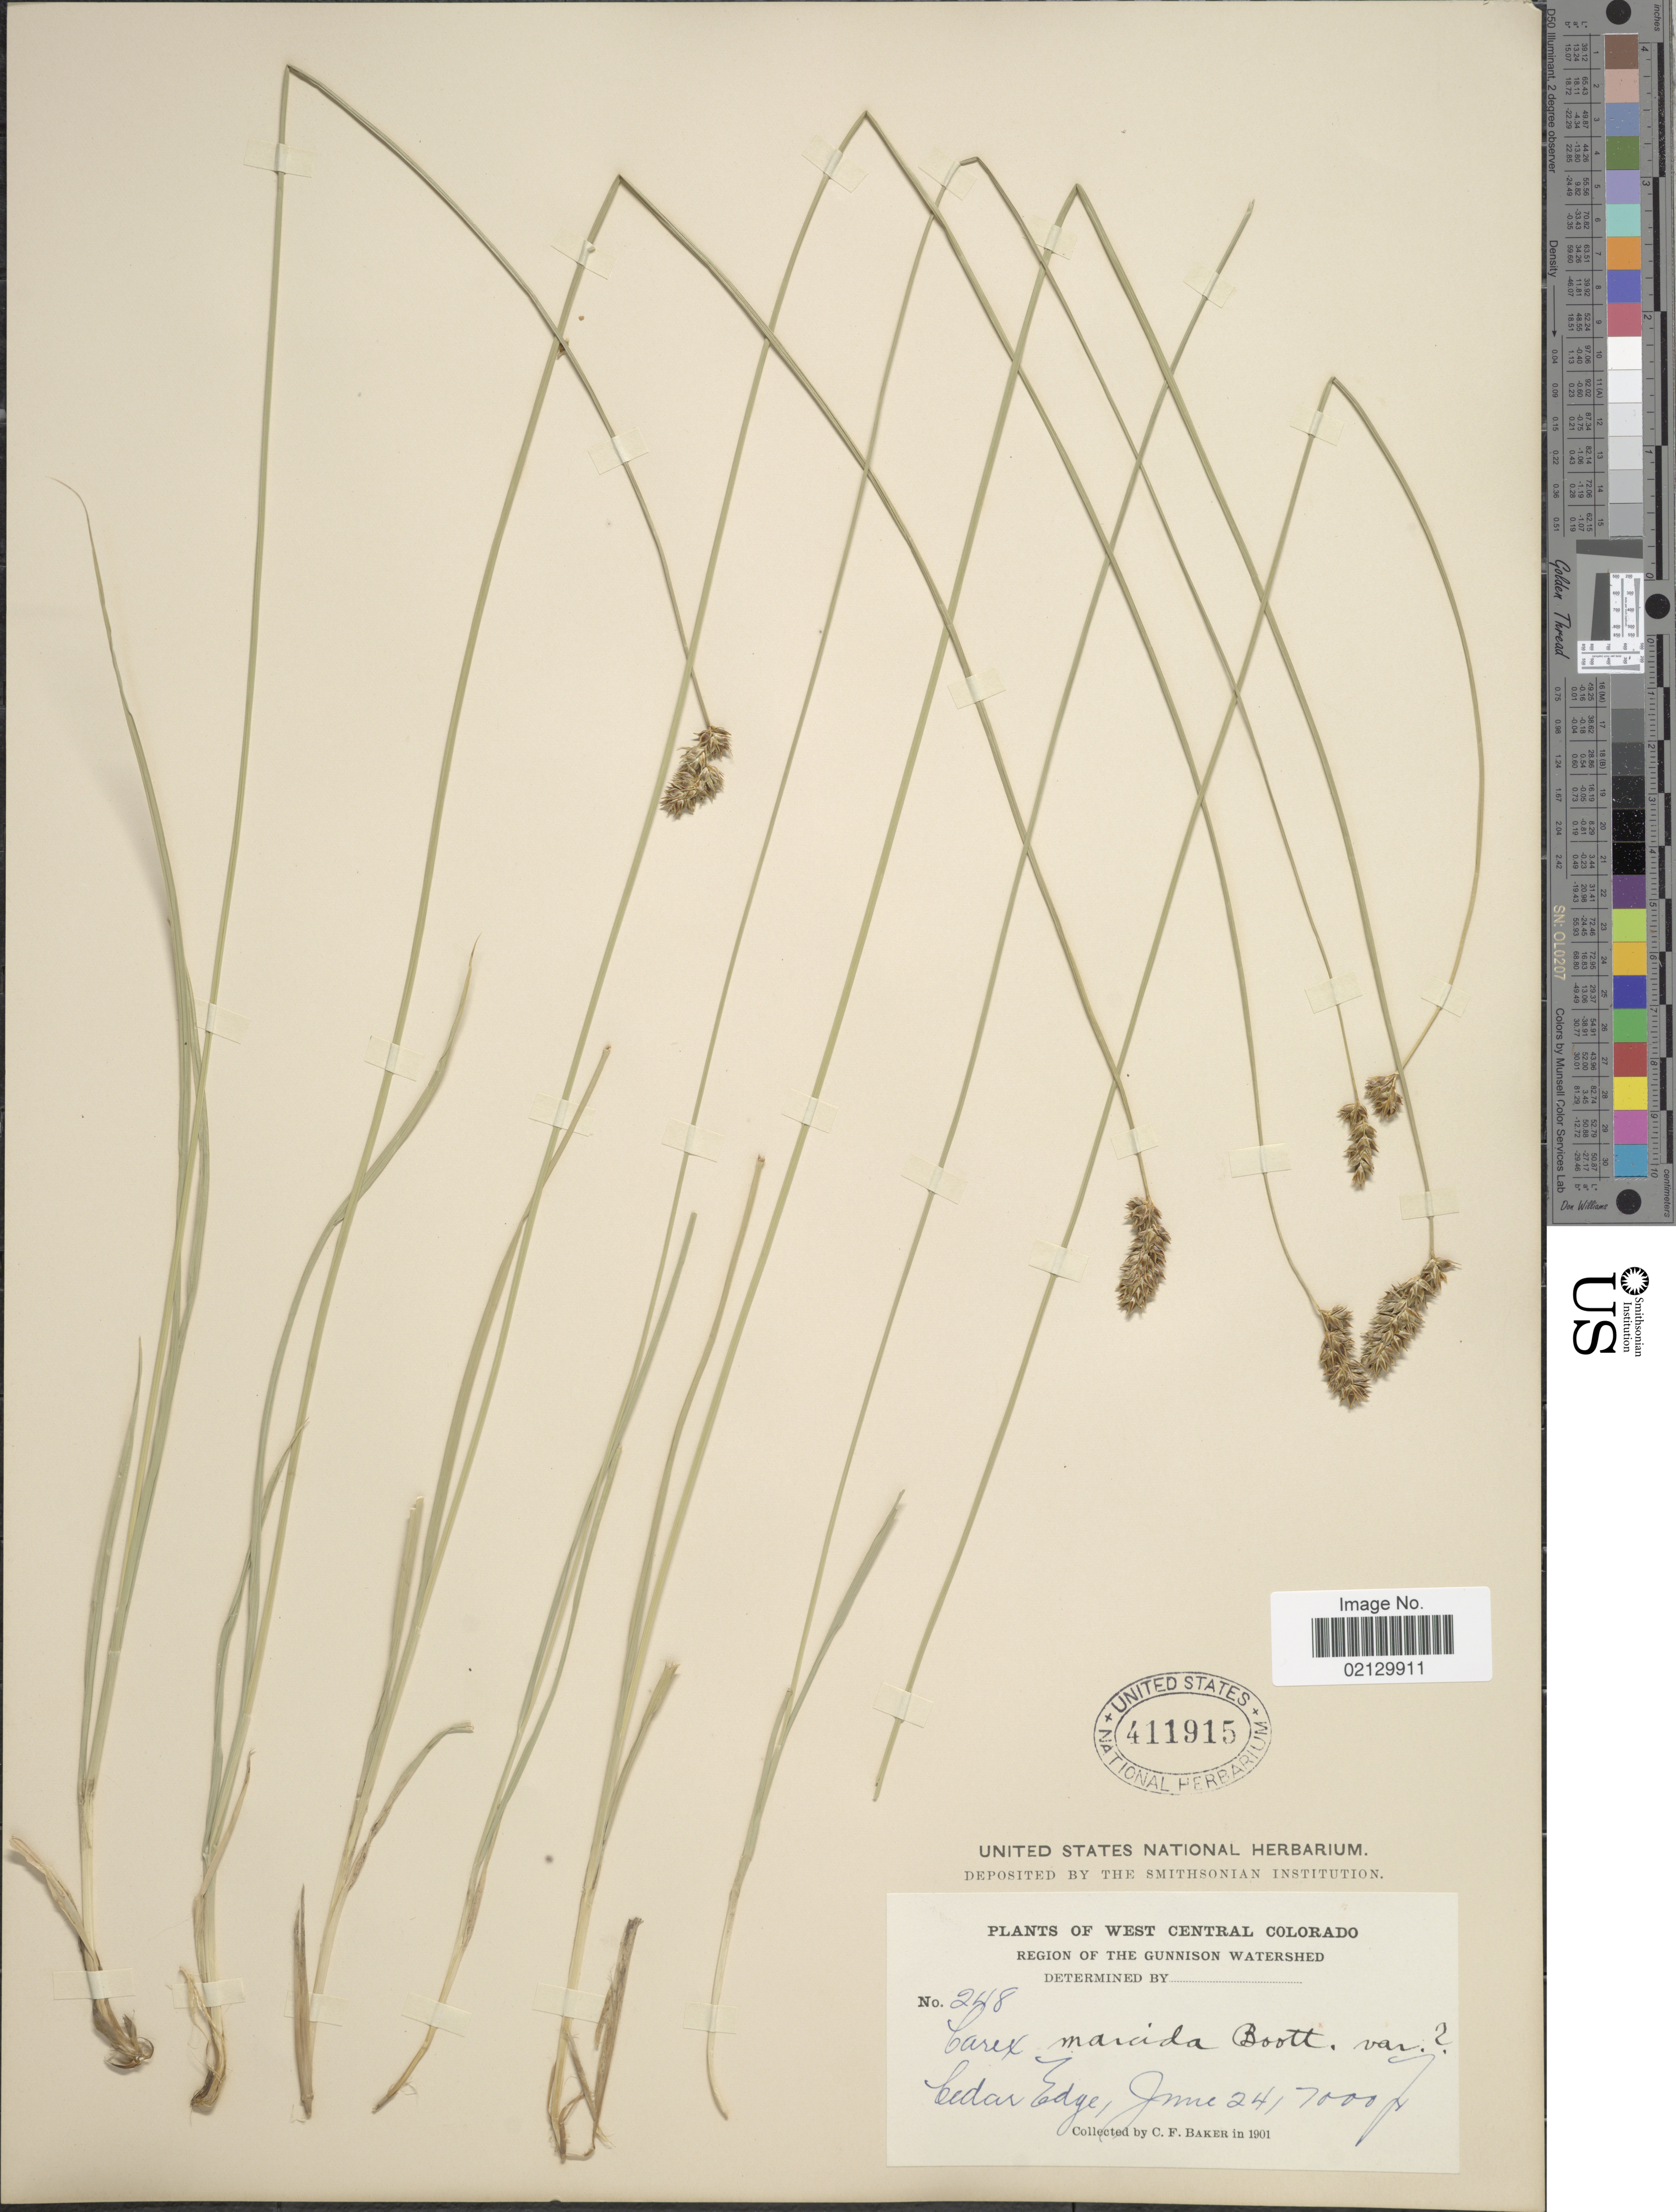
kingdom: Plantae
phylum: Tracheophyta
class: Liliopsida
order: Poales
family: Cyperaceae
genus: Carex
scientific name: Carex praegracilis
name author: W. Boott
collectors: C. F. Baker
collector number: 248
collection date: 1901-06-24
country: United States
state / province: Colorado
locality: West Central Colorado. Region of the Gunnison Watershed. Cedar Edge.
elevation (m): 2134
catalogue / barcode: US 411915